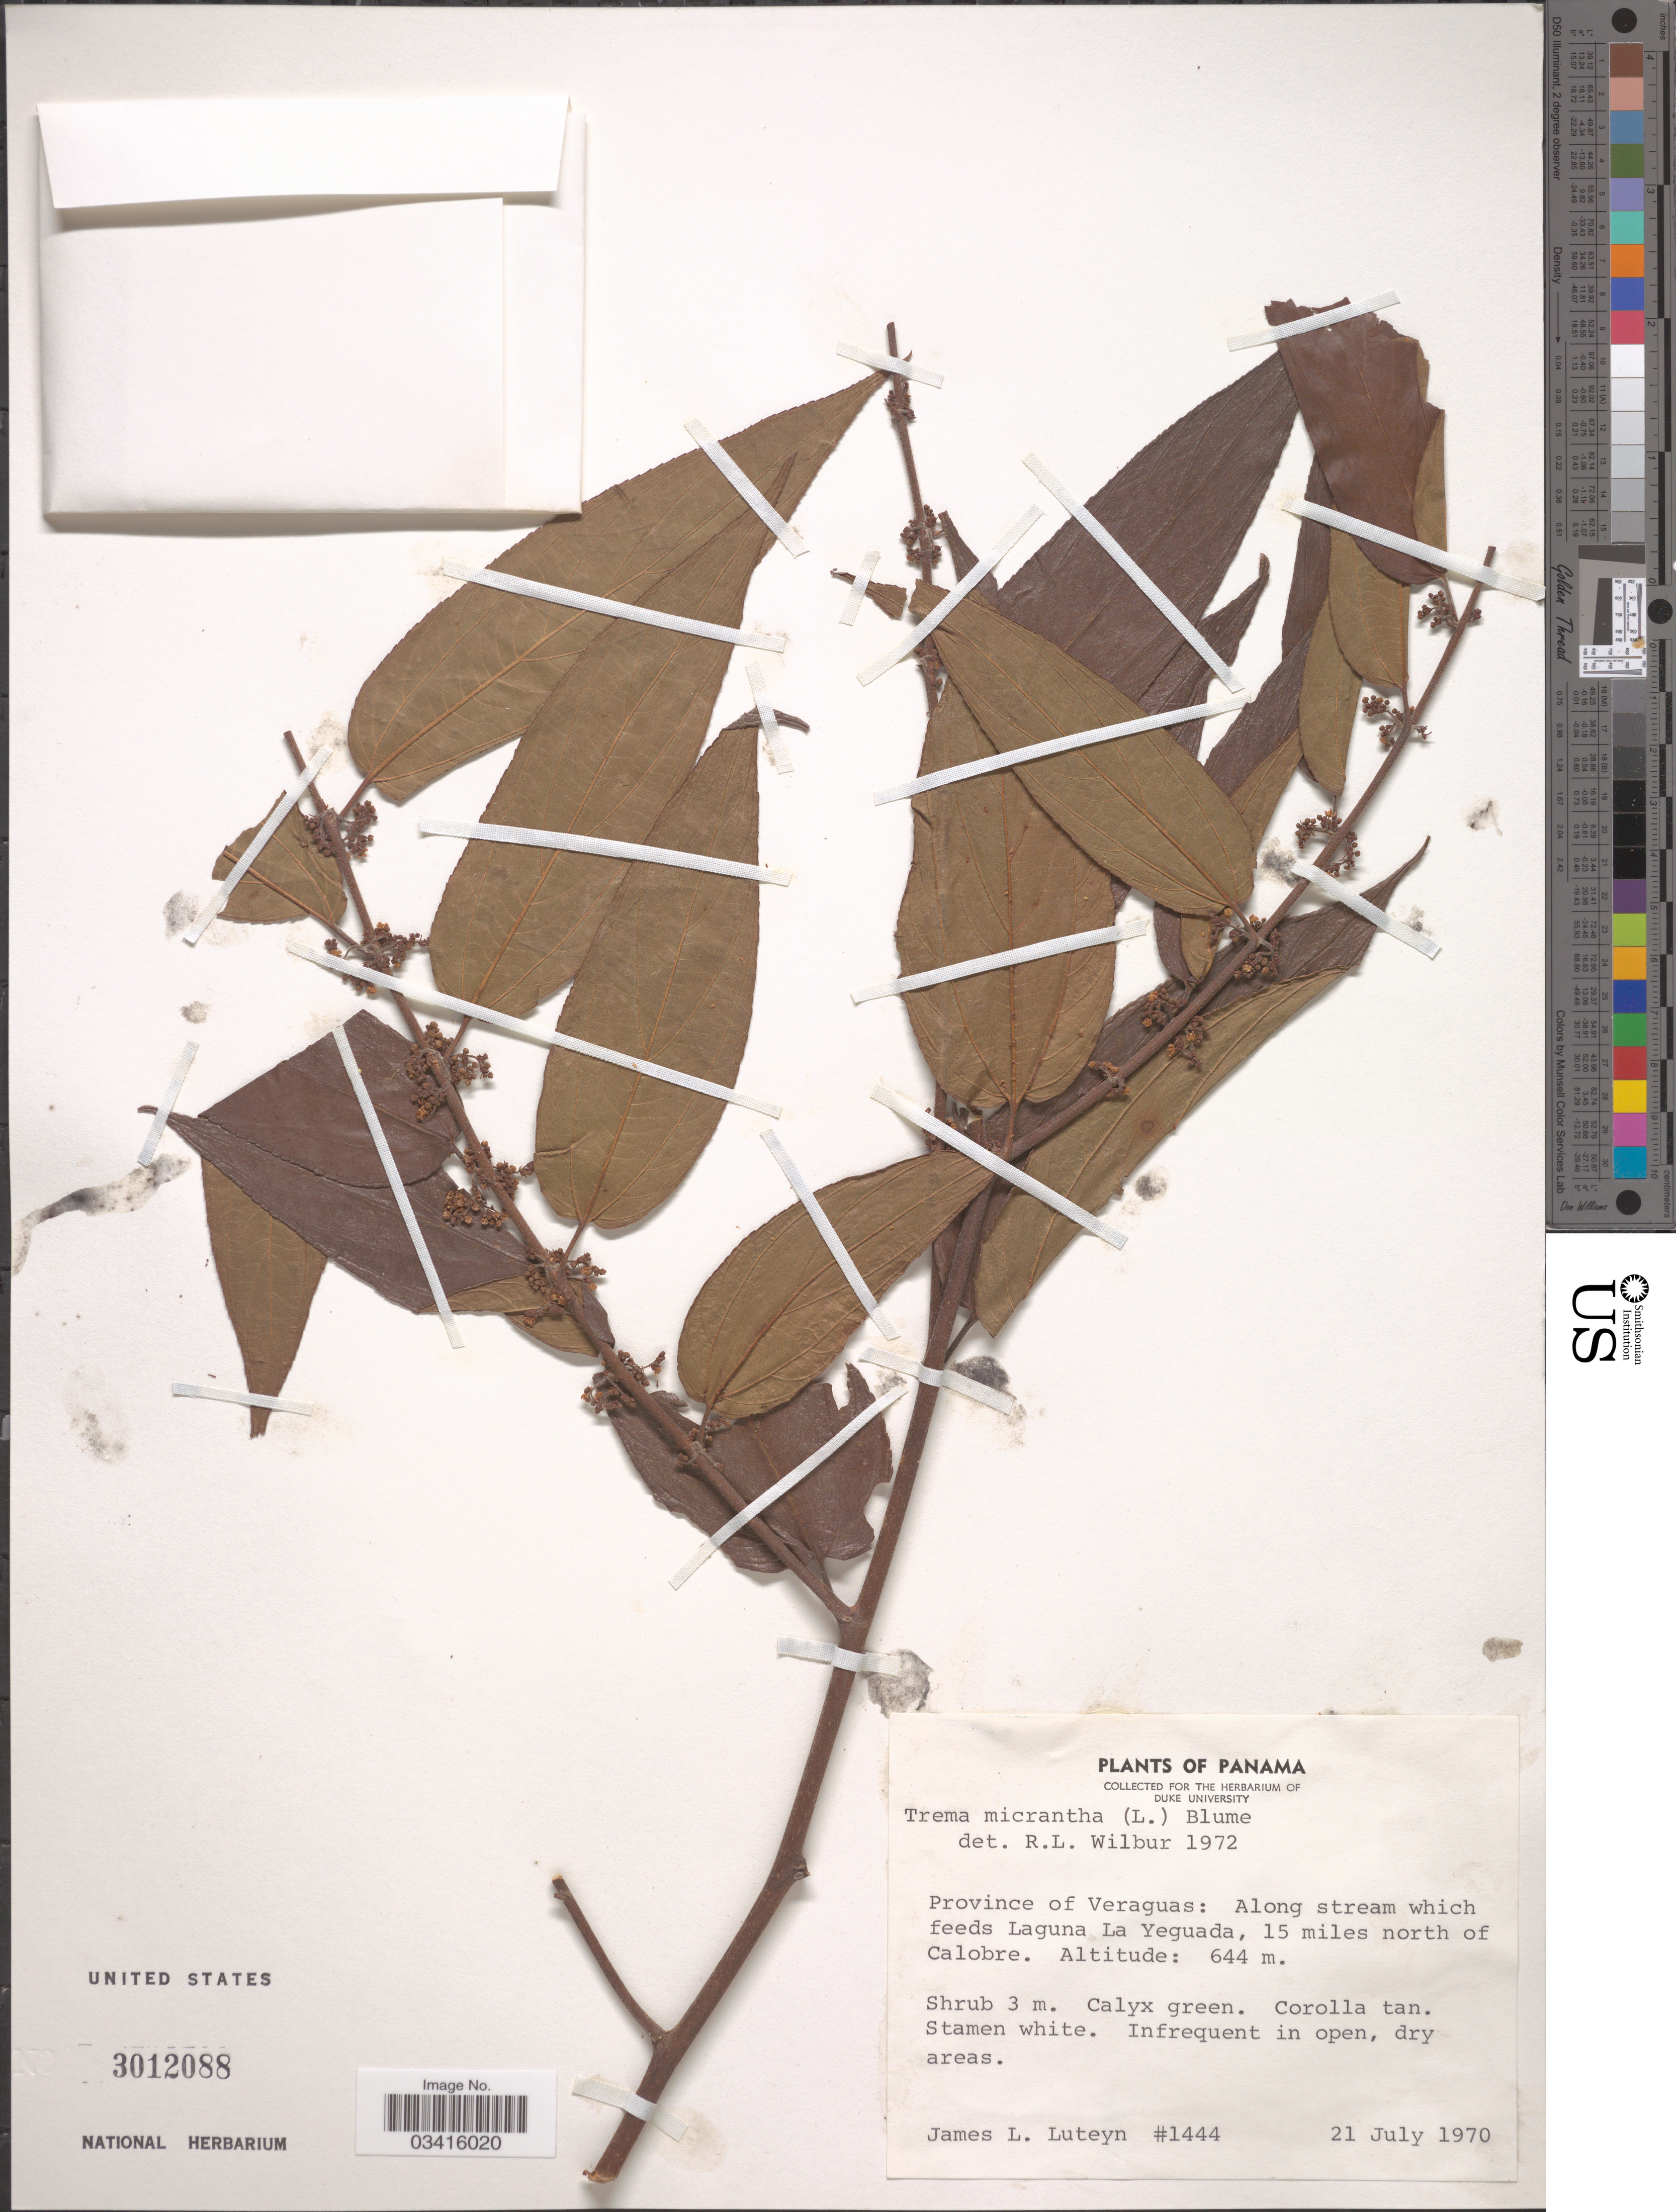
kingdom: Plantae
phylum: Tracheophyta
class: Magnoliopsida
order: Rosales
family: Cannabaceae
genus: Trema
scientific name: Trema micranthum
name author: (L.) Blume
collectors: J. Luteyn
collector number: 1444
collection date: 1970-07-21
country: Panama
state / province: Veraguas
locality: Along stream which feeds Laguna La Yeguada, 15 miles north of Calobre.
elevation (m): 644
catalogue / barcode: US 3012088